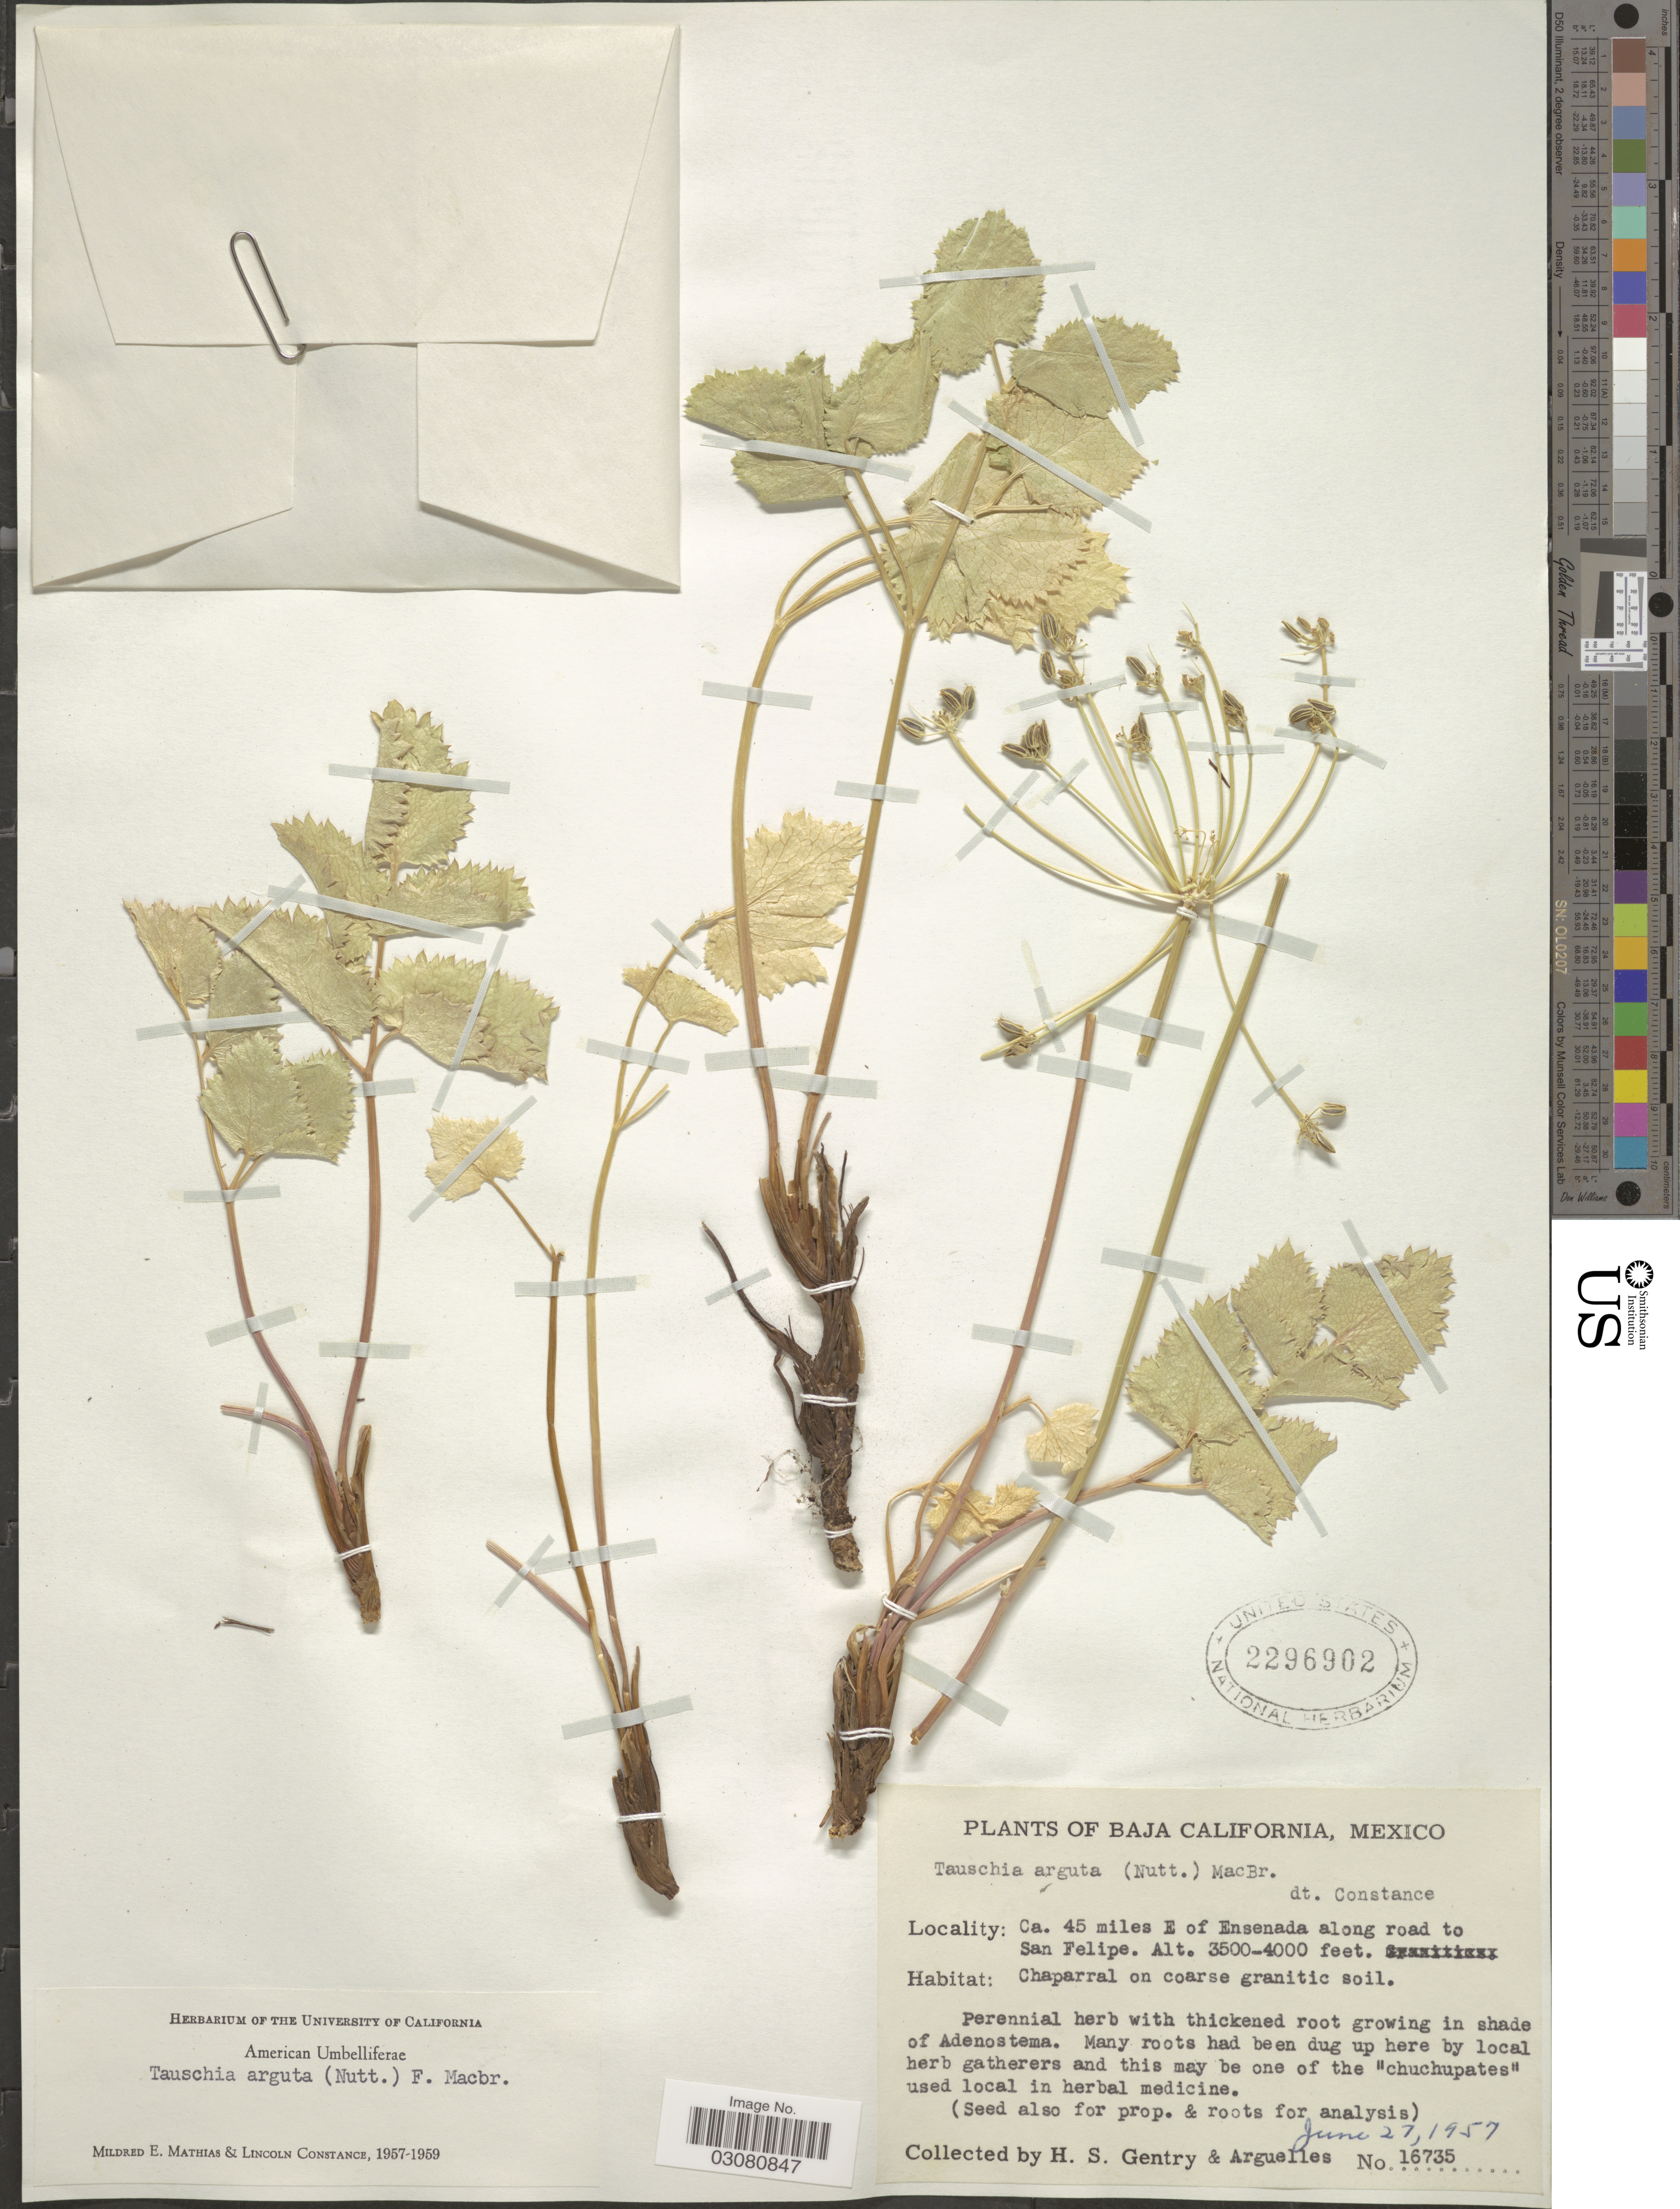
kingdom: Plantae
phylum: Tracheophyta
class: Magnoliopsida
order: Apiales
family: Apiaceae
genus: Tauschia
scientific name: Tauschia arguta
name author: (Torr.) J.F. Macbr.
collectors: H. S. Gentry & Arguelles, --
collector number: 16735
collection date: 1957-06-27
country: Mexico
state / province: Baja California Norte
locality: Ca. 45 miles E of Ensenada along road to San Felipe.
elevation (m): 1067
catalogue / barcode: US 2296902